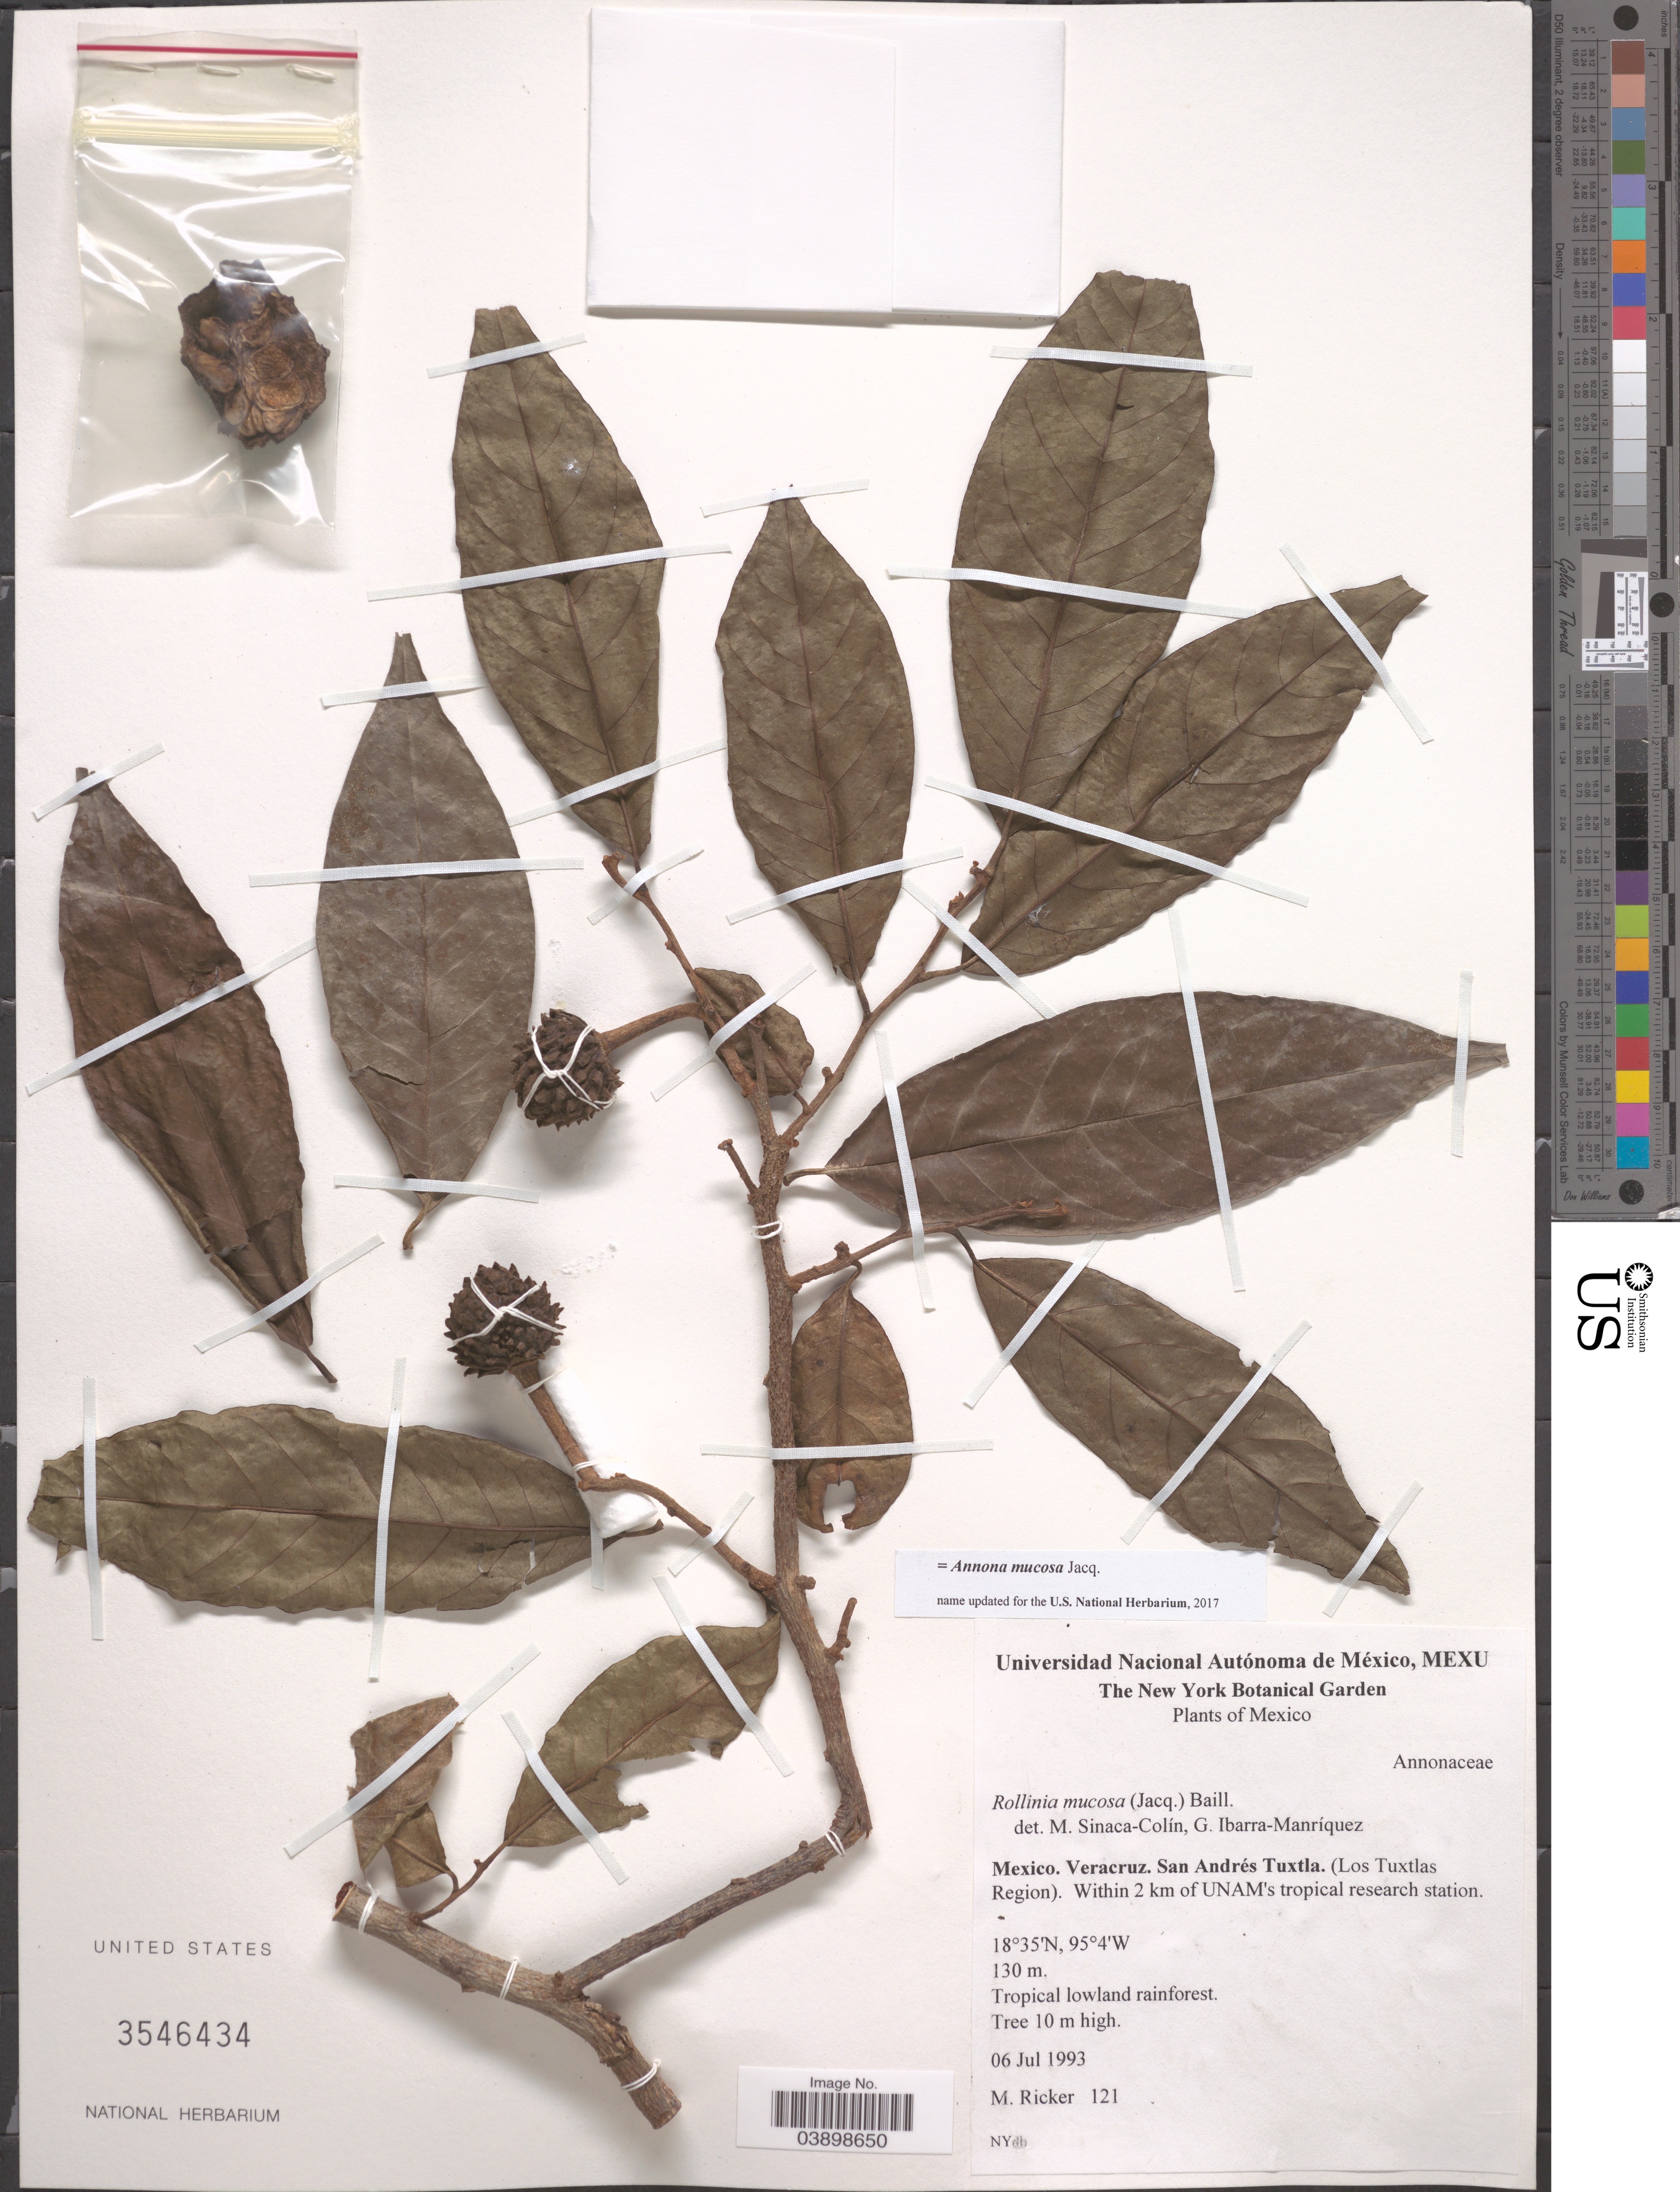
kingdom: Plantae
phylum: Tracheophyta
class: Magnoliopsida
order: Magnoliales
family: Annonaceae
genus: Annona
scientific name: Annona mucosa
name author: Jacq.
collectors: M. Ricker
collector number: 121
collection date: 1993-07-06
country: Mexico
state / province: Veracruz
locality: Veracruz. San Andrés Tuxtla. (Los Tuxtlas Region). Within 2 km of UNAM's tropical research station.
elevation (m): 130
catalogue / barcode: US 3546434